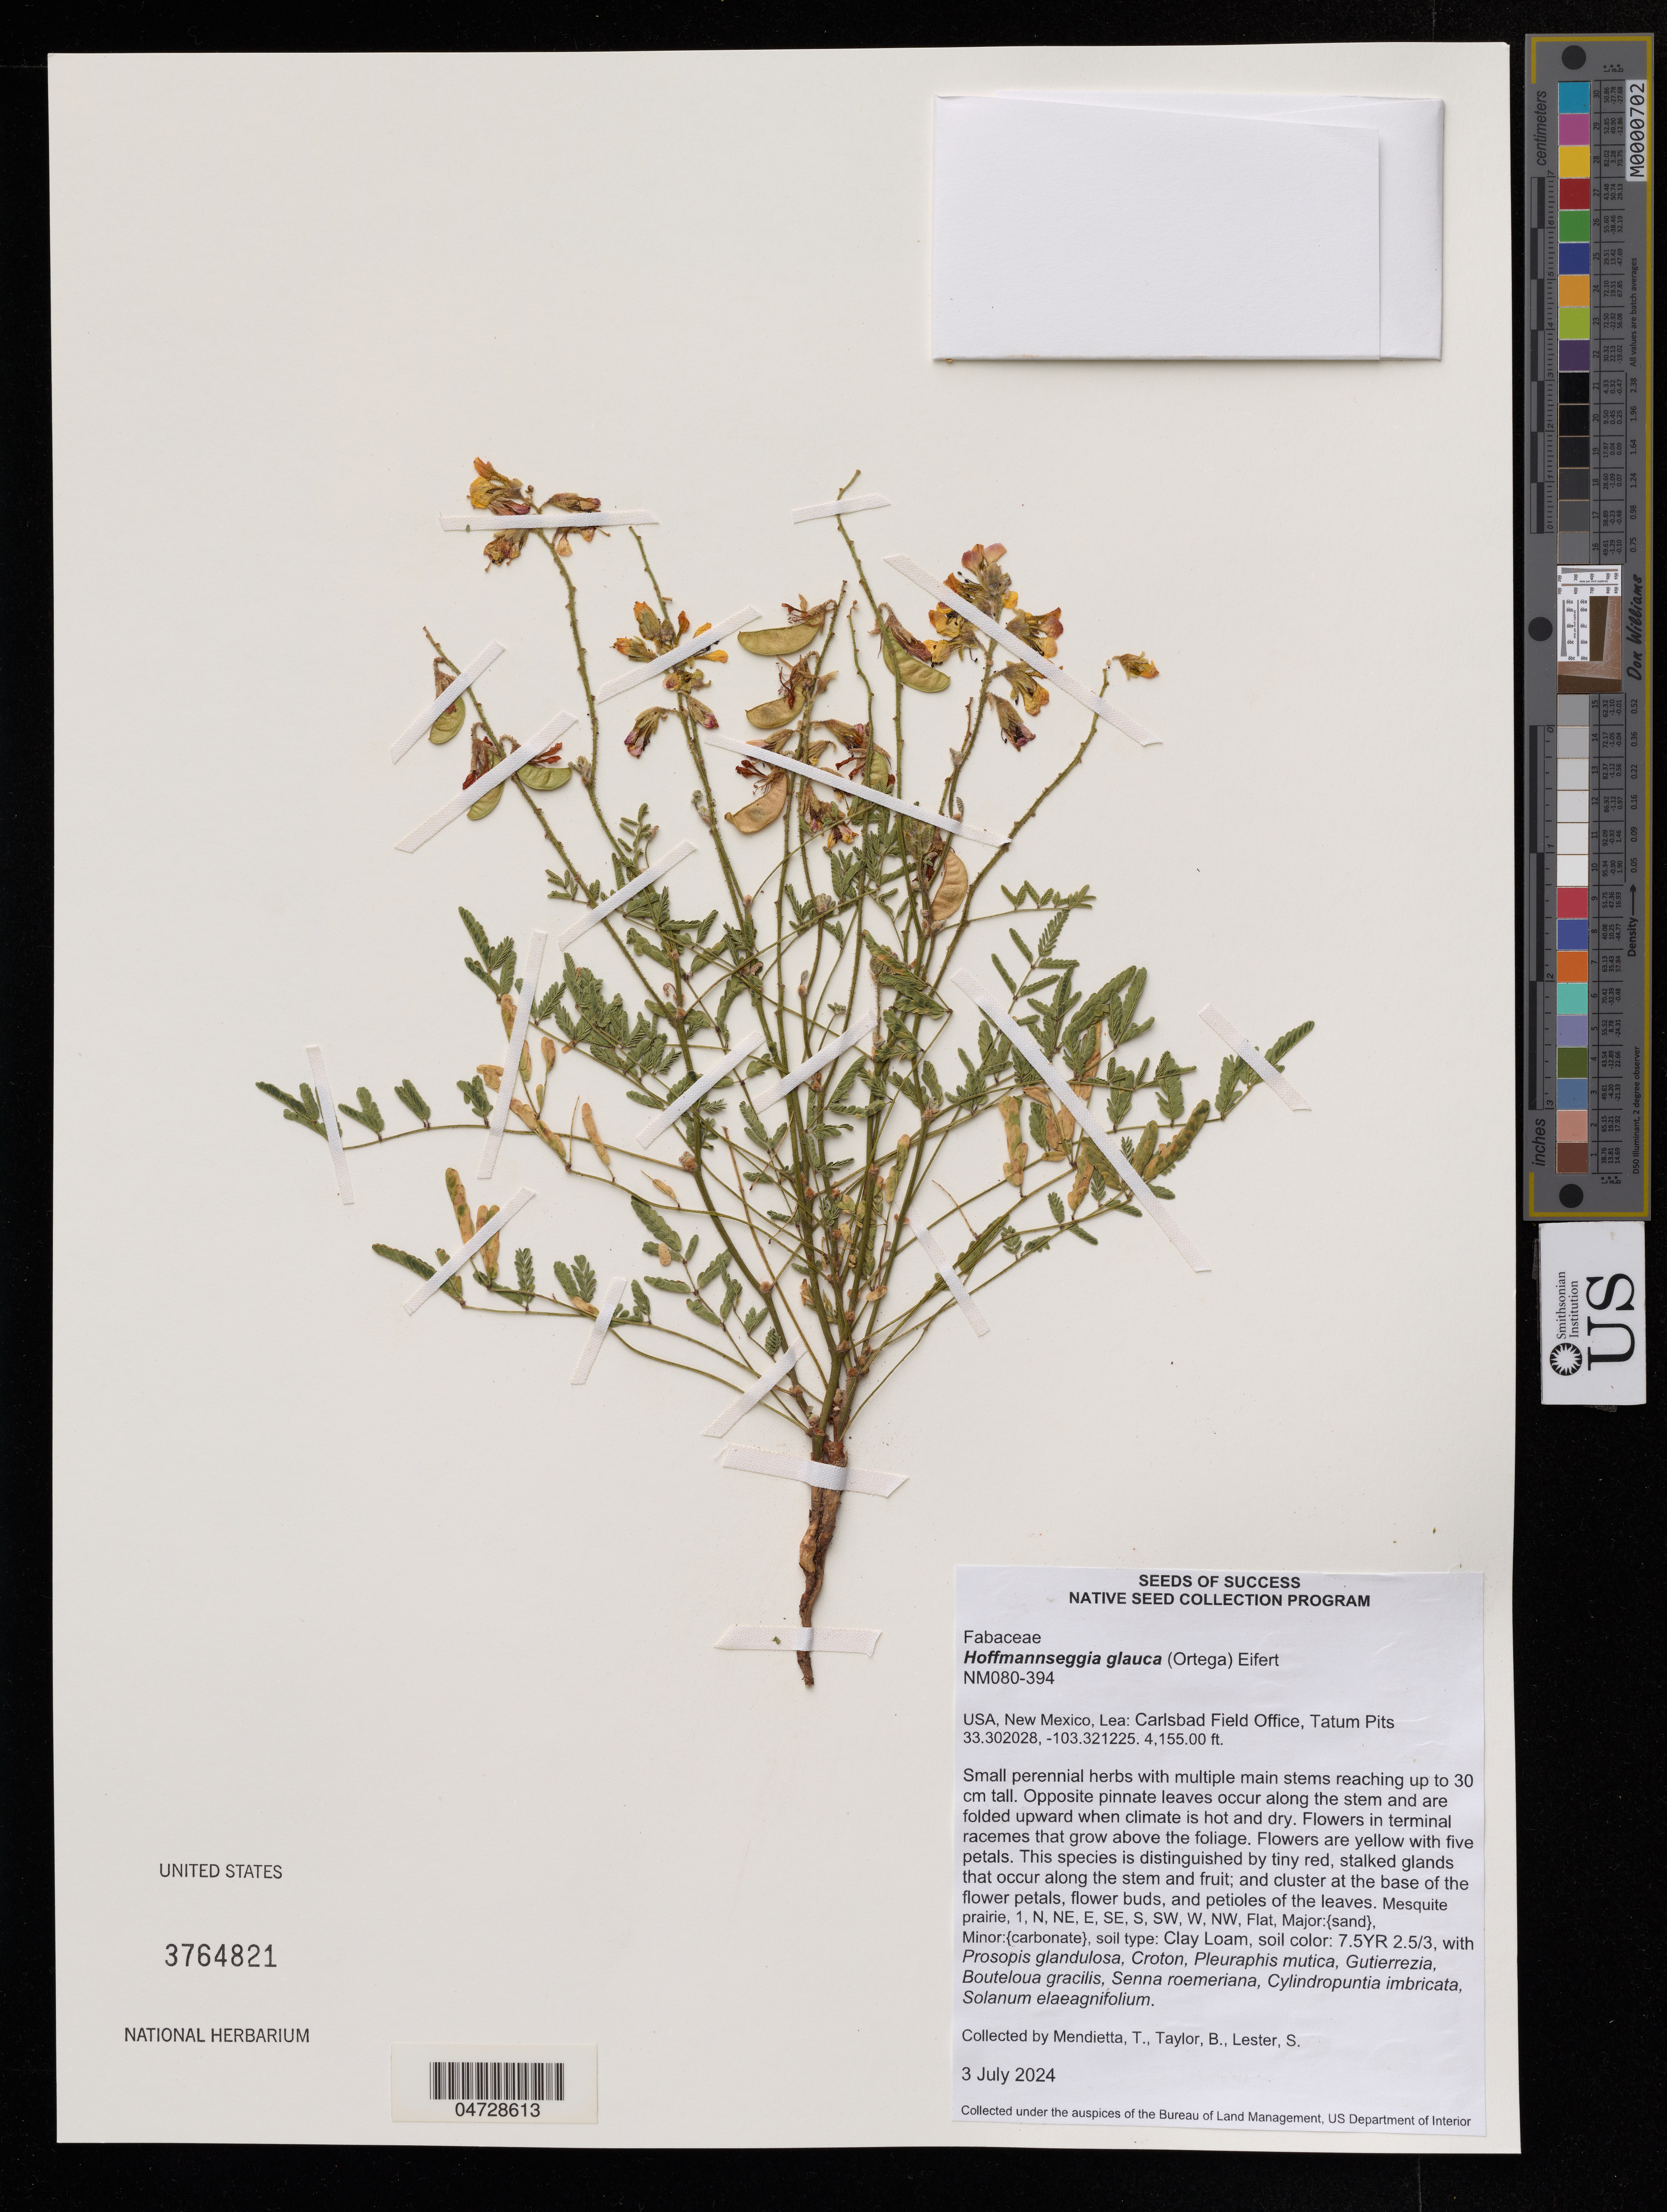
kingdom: Plantae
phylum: Tracheophyta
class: Magnoliopsida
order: Fabales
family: Fabaceae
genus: Hoffmannseggia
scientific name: Hoffmannseggia glauca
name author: (Ortega) Eifert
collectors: T. Mendietta & B. Taylor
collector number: NM080-394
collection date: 2024-07-03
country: United States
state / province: New Mexico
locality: Lea: Carlsbad Field Office, Tatum Pits.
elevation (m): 1266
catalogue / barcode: US 3764821